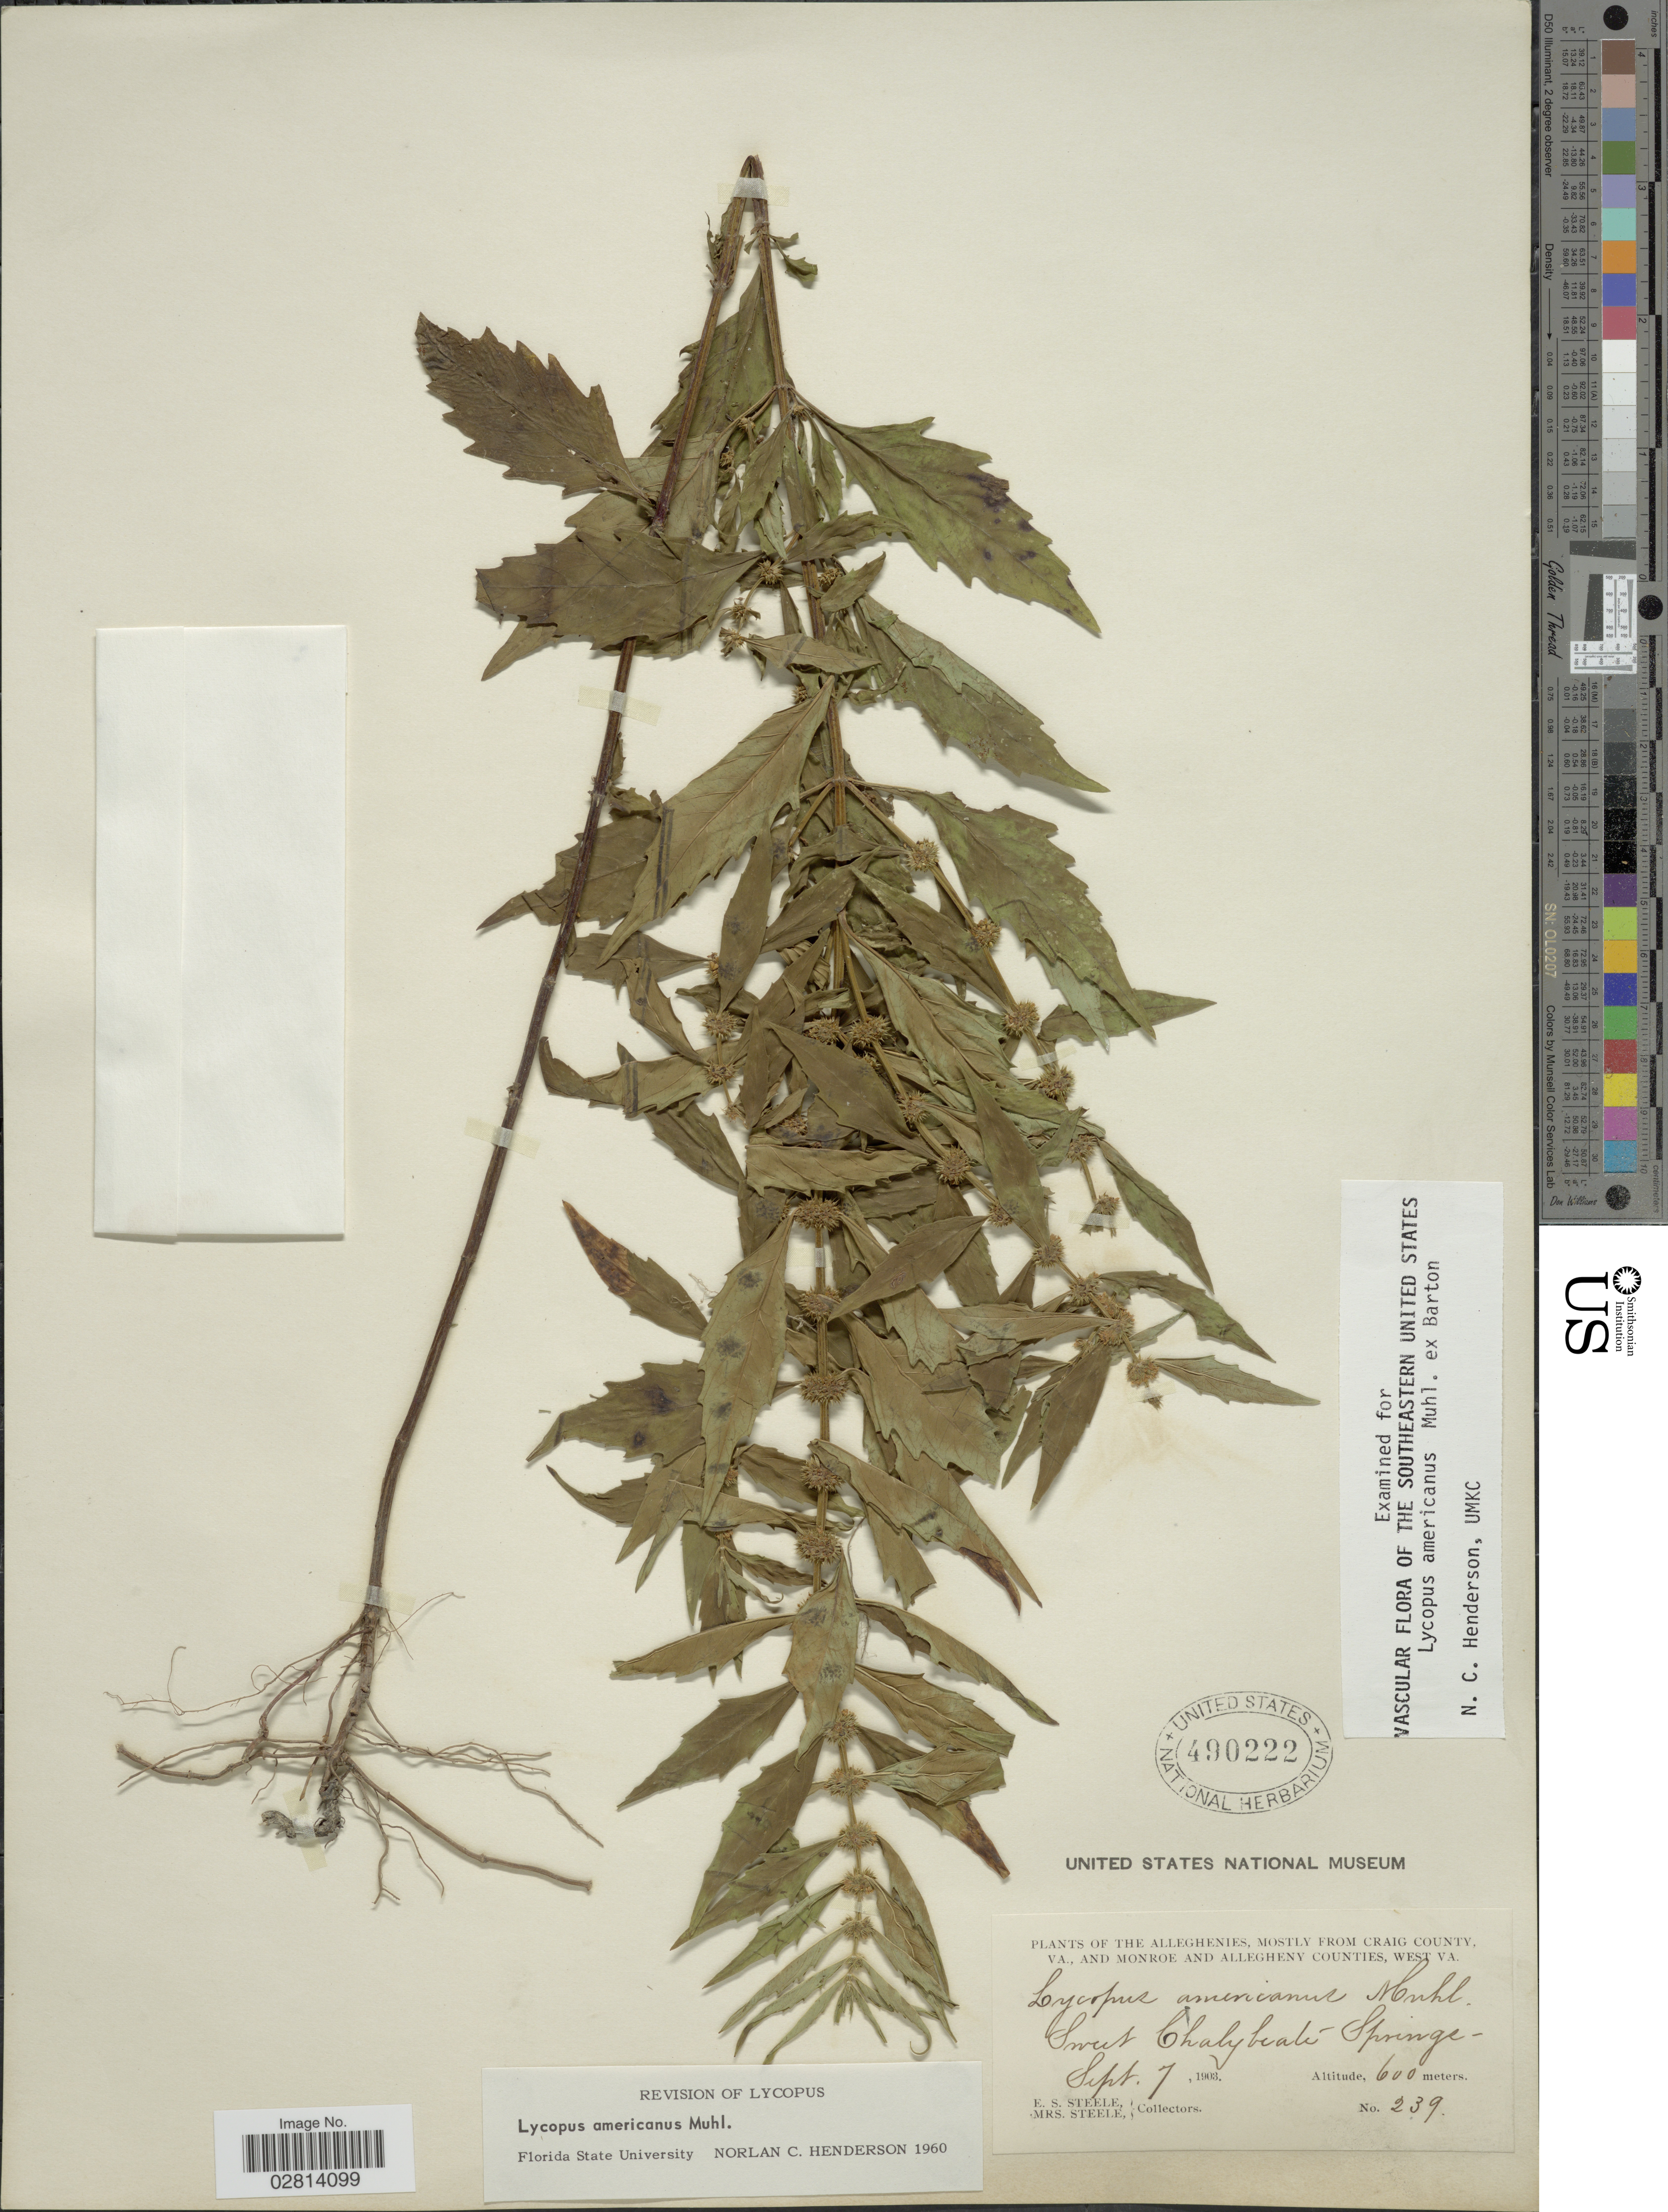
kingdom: Plantae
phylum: Tracheophyta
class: Magnoliopsida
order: Lamiales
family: Lamiaceae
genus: Lycopus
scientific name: Lycopus americanus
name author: Muhl. ex W.P.C. Barton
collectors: E. Steele & Mrs. E. S. Steele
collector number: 239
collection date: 1903-09-07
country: United States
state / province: Virginia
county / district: Craig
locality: The Alleghenies, mostly from Craig County, Va., and Monroe and Allegheny Counties, West Va., Sweet Chalybeate Springs.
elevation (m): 600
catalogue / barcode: US 490222